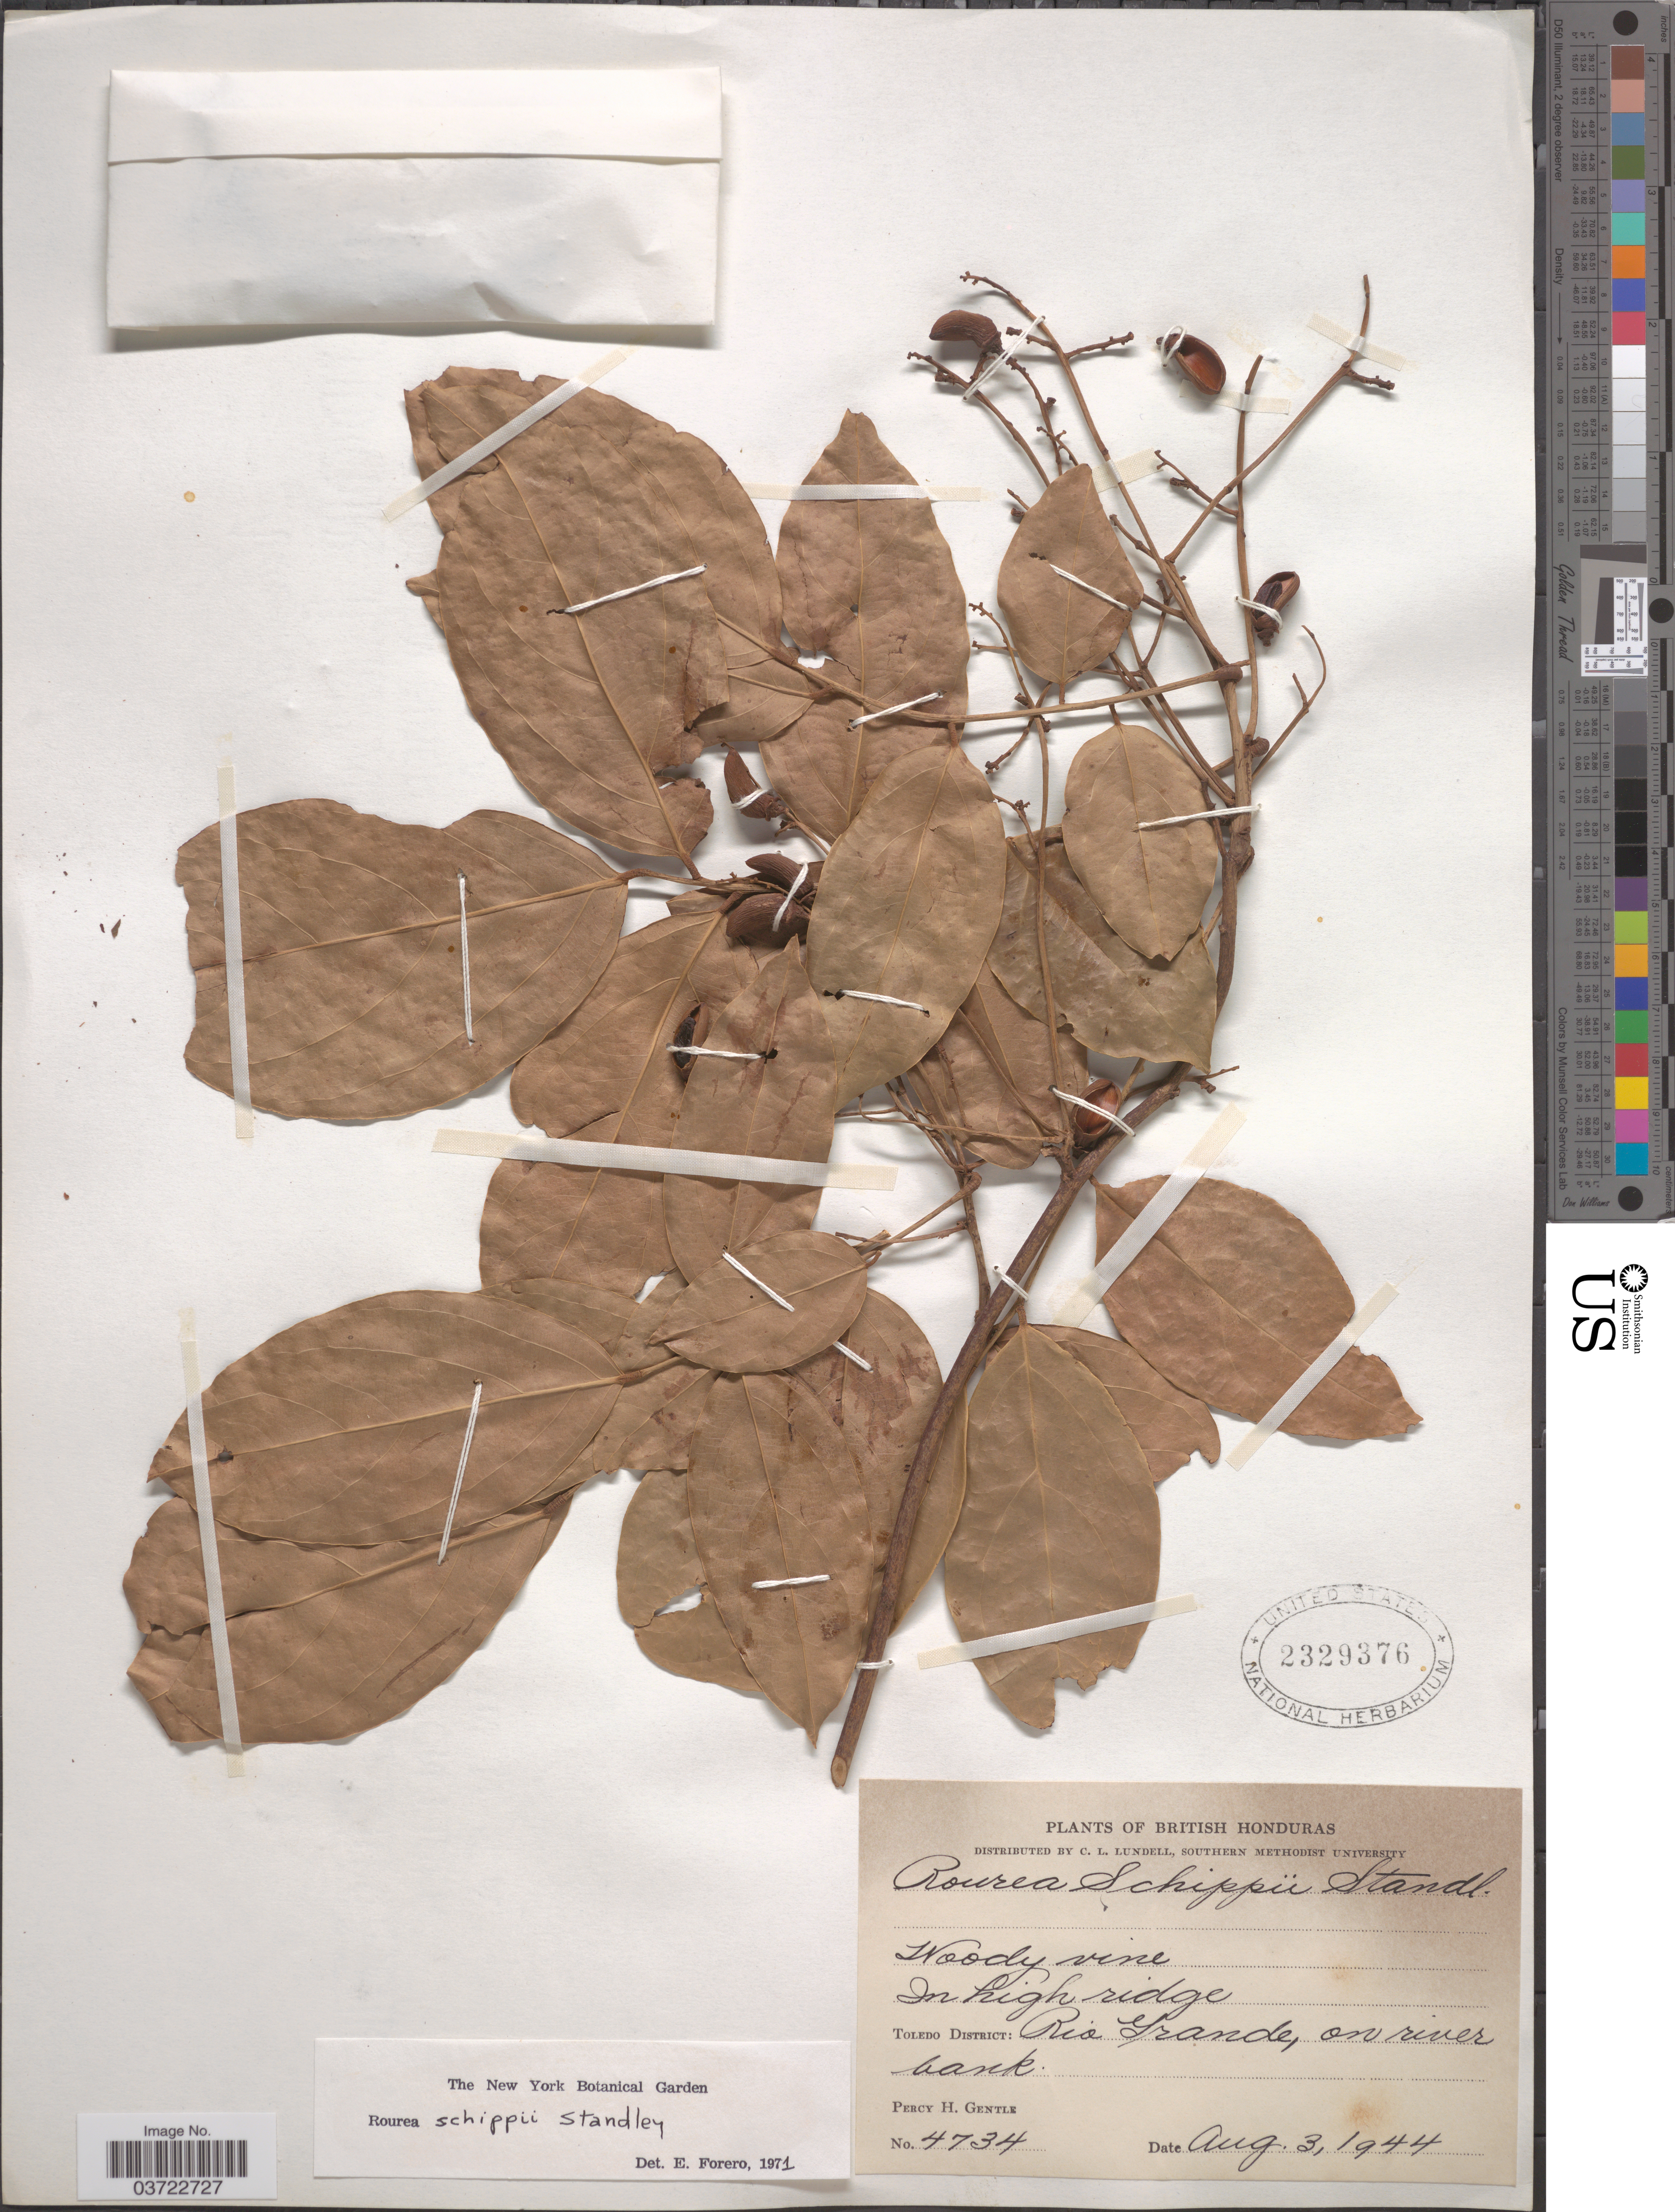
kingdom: Plantae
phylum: Tracheophyta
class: Magnoliopsida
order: Oxalidales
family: Connaraceae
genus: Rourea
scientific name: Rourea schippii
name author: Standl.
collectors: P. H. Gentle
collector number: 4734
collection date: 1944-08-03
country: Belize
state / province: Toledo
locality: British Honduras. Toledo District: Rio Grande, on river bank.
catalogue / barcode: US 2329376